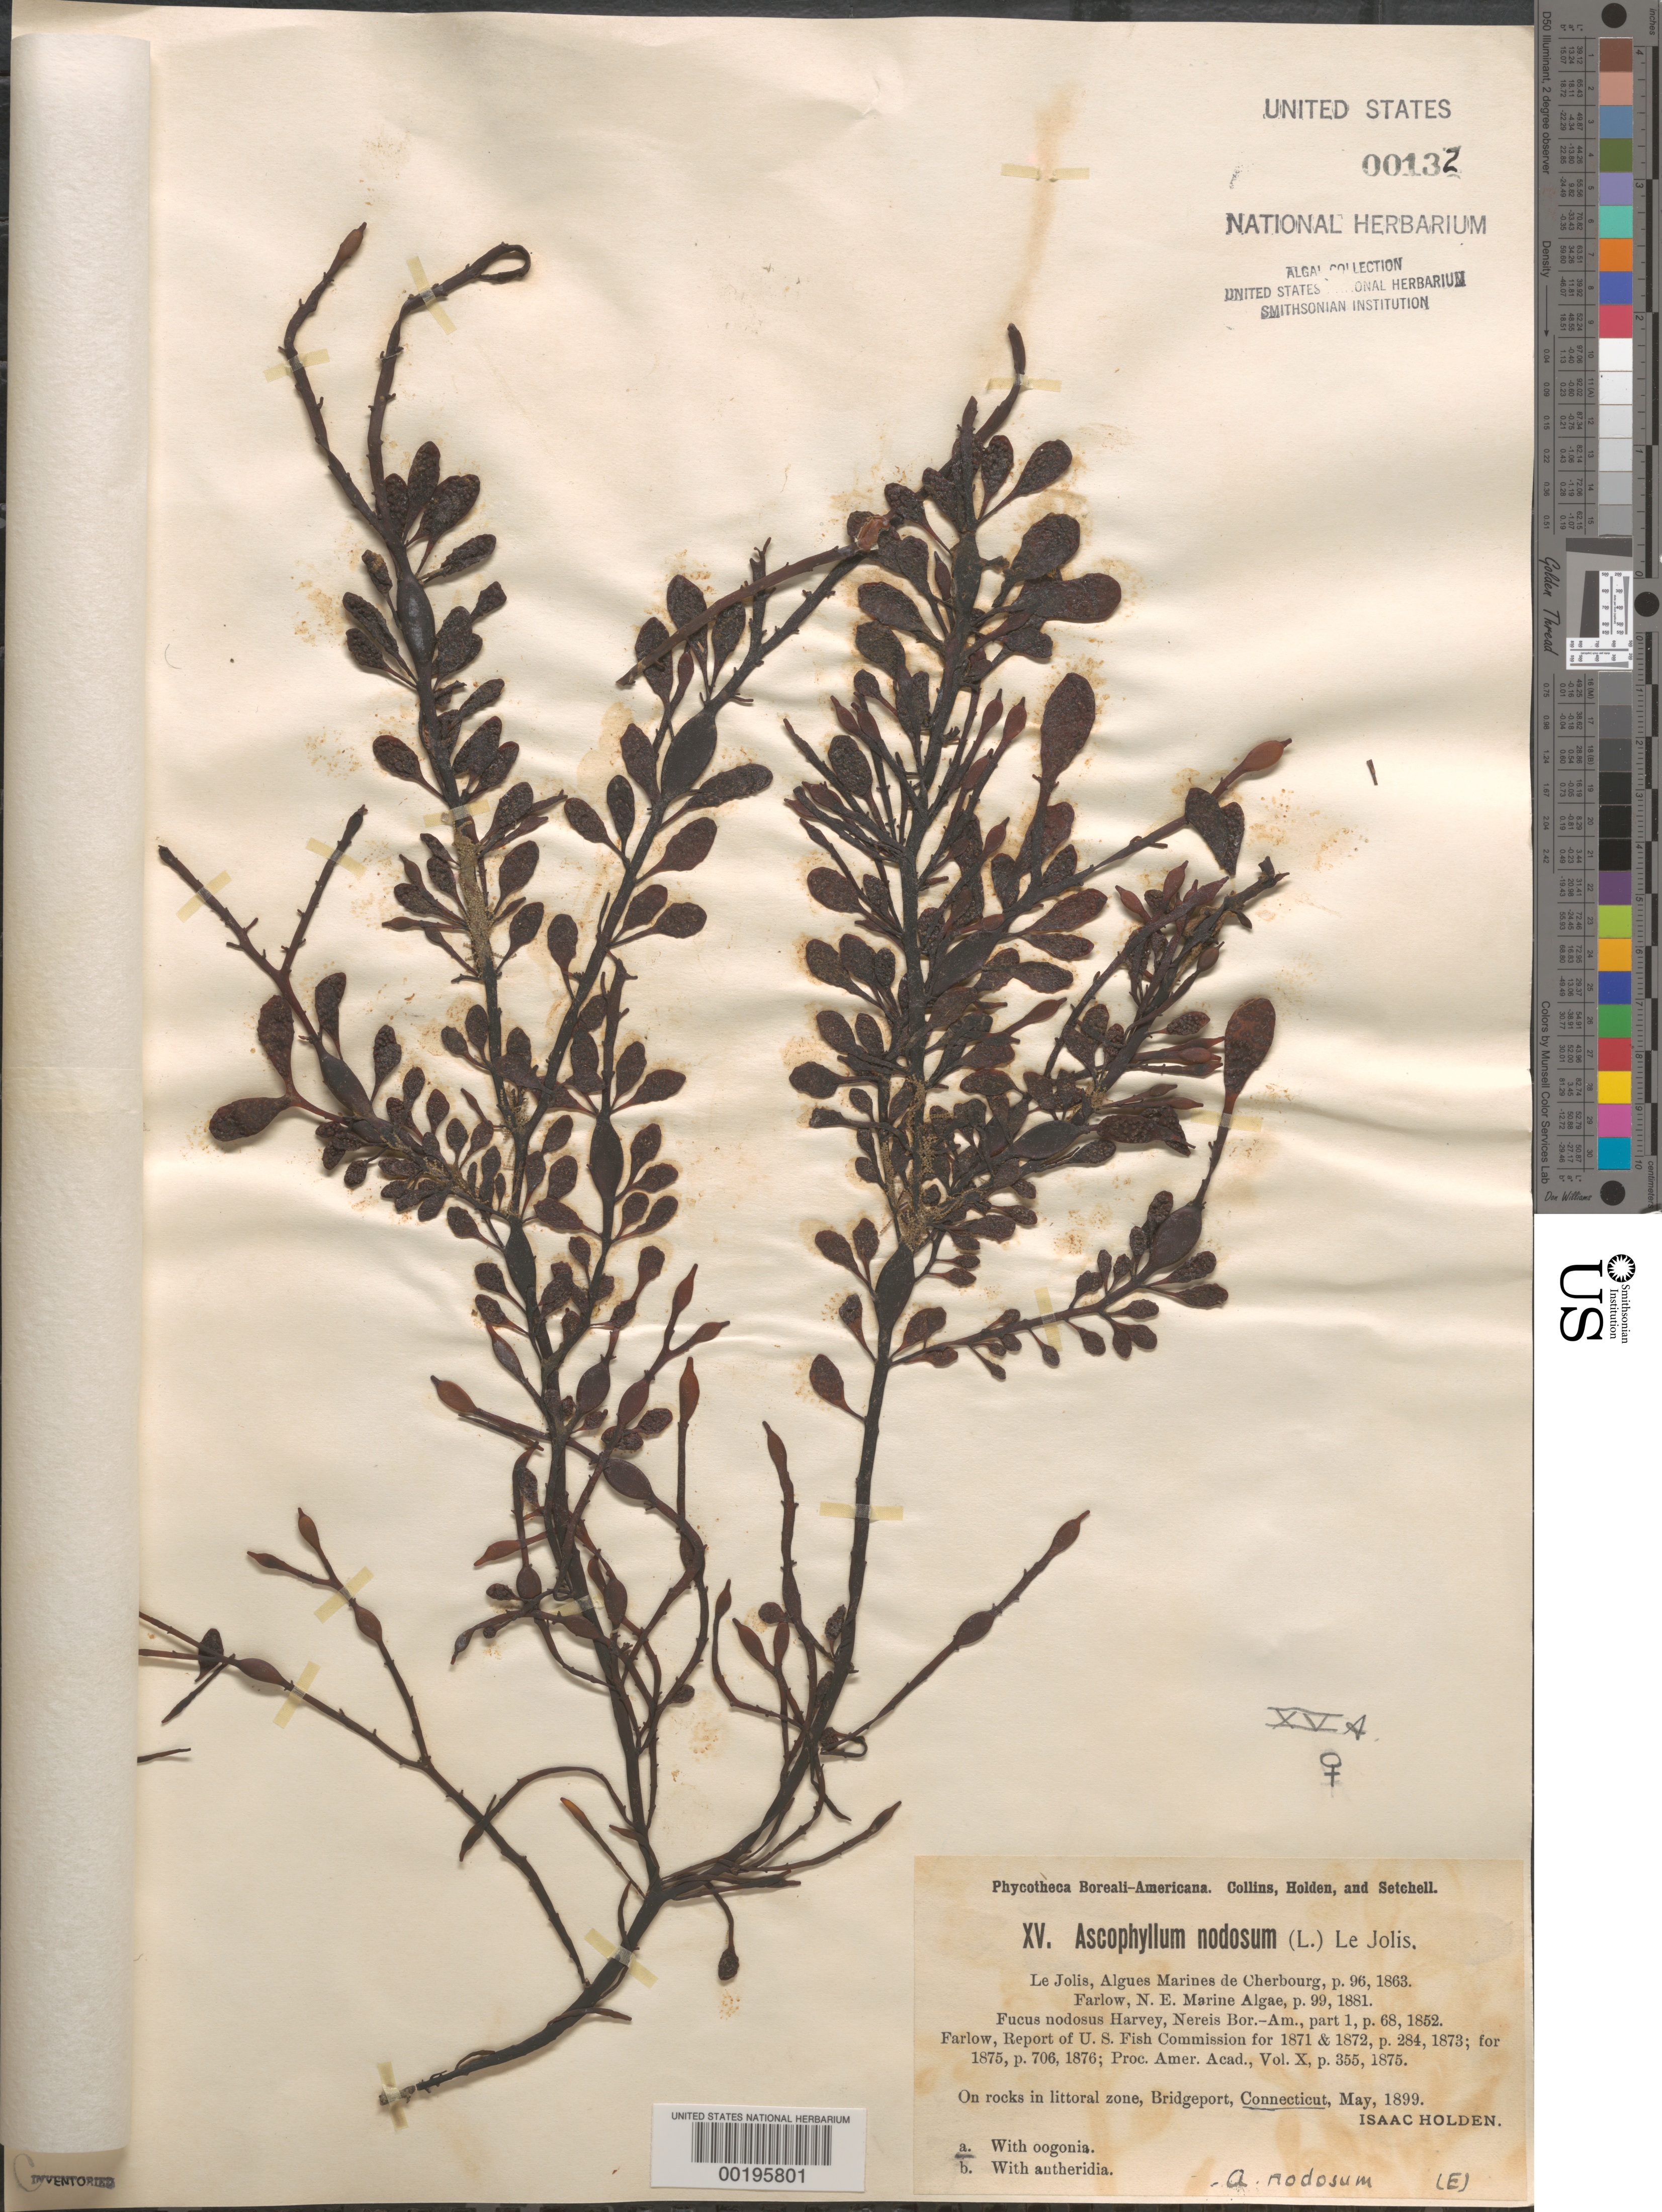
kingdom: Chromista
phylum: Ochrophyta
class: Phaeophyceae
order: Fucales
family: Fucaceae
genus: Ascophyllum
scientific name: Ascophyllum nodosum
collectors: I. Holden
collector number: PB-A Xva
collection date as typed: May 1899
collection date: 1899-05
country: United States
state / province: Connecticut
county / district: Fairfield County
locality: Bridgeport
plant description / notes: Collins, Holden & Setchell, Phycotheca Boreali-Americana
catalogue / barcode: US 132